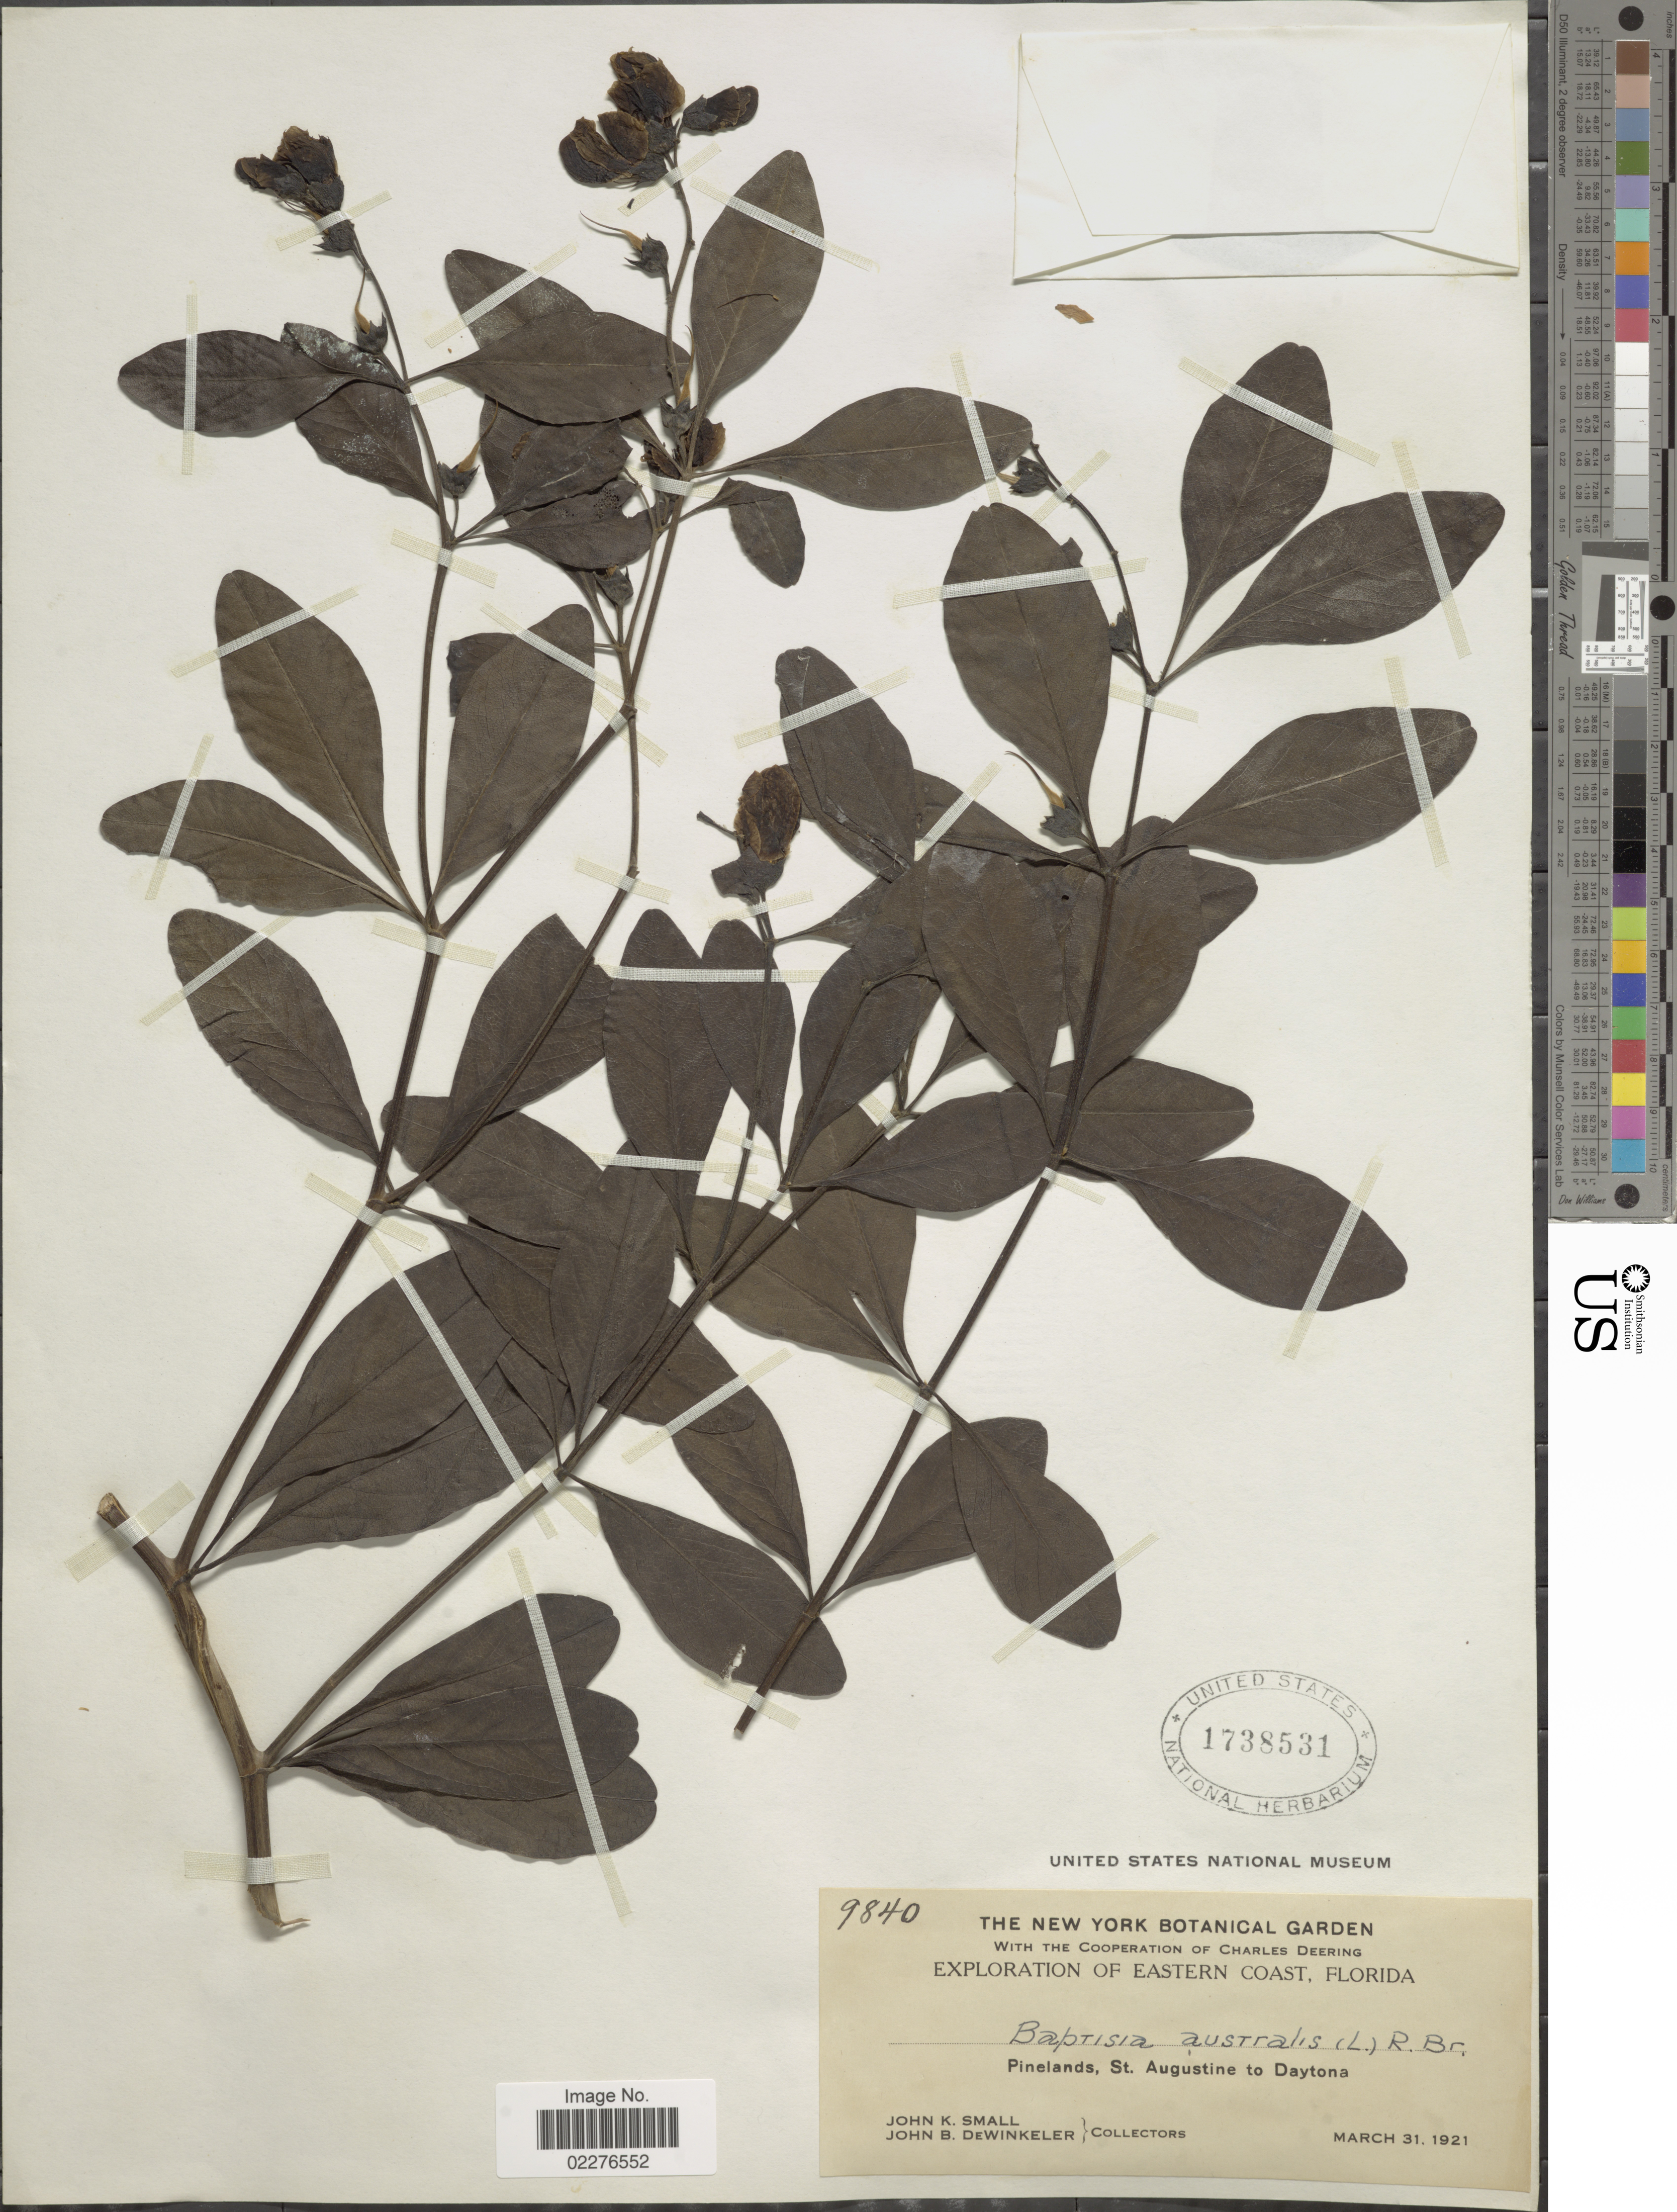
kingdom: Plantae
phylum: Tracheophyta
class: Magnoliopsida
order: Fabales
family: Fabaceae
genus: Baptisia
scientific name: Baptisia australis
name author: (L.) R. Br.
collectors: J. K. Small & J. B. Dewinkeler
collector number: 9840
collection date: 1921-03-31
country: United States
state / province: Florida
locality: Eastern Coast, Pinelands, St Augustine to Daytona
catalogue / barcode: US 1738531